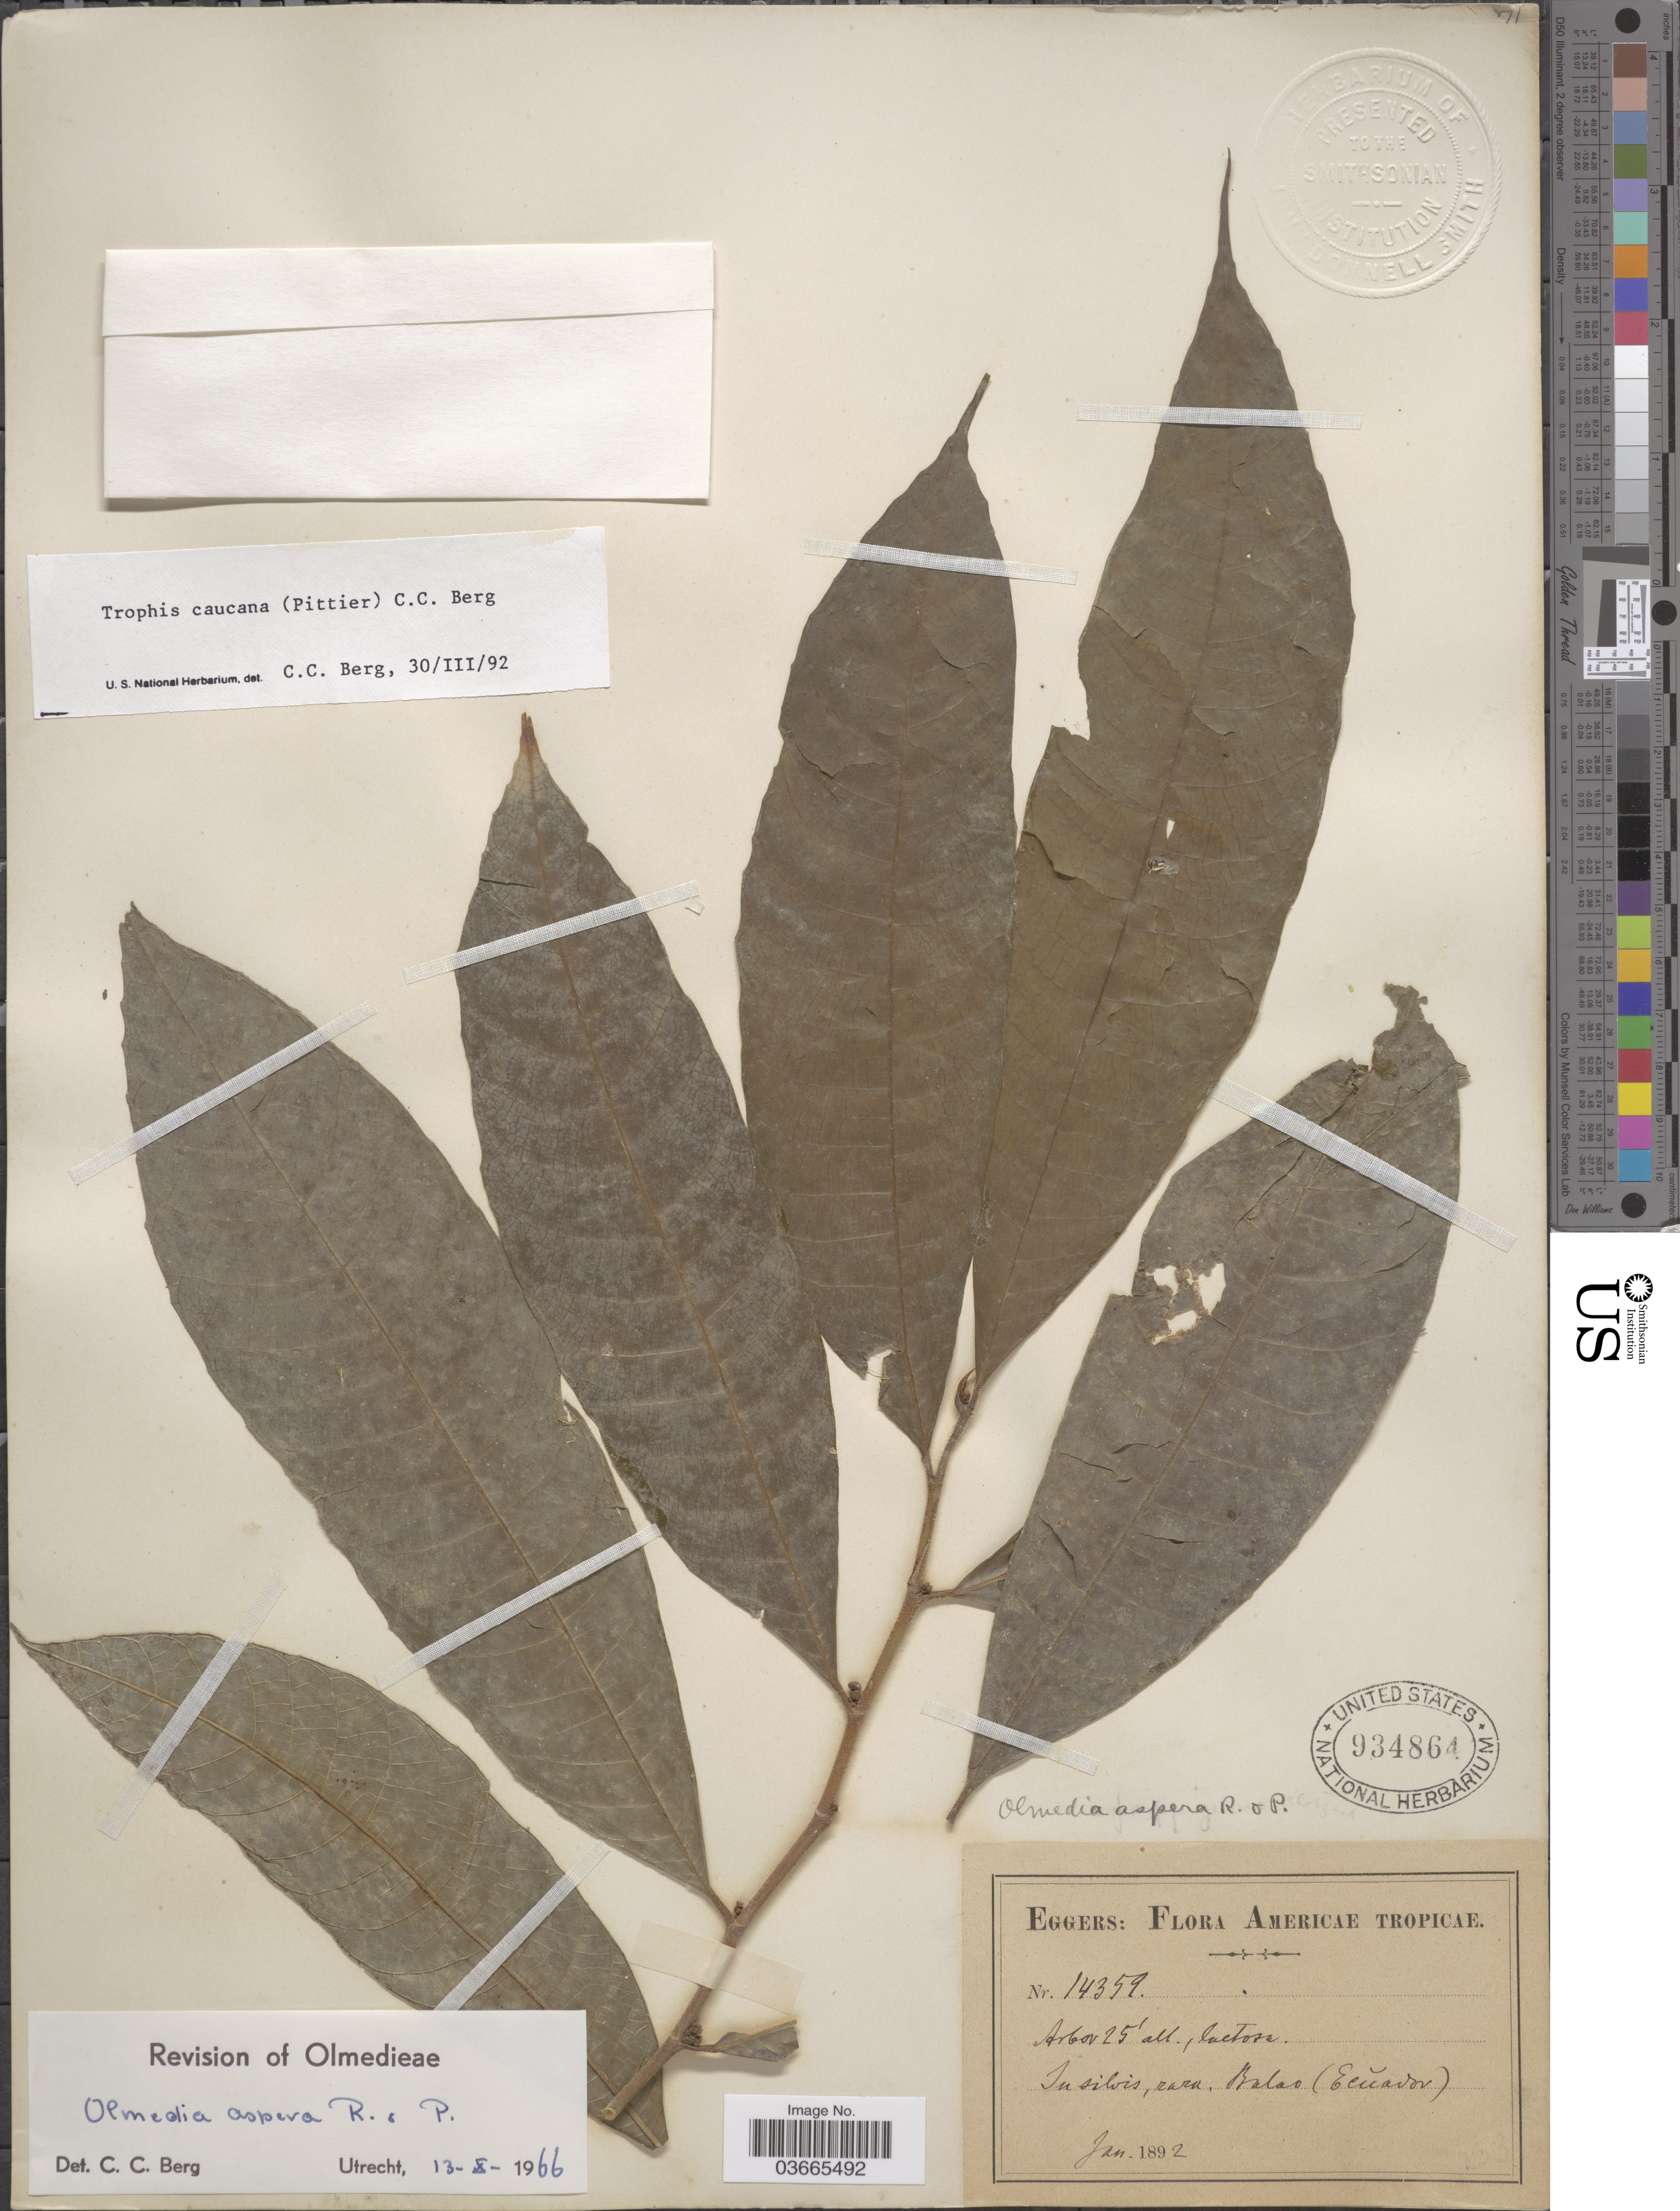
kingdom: Plantae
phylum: Tracheophyta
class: Magnoliopsida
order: Rosales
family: Moraceae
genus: Olmedia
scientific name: Olmedia aspera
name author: Ruiz & Pav.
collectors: -. Eggers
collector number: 14359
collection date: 1892-01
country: Ecuador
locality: In silvis, raro, Balao. Americae Tropicae.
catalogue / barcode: US 934864